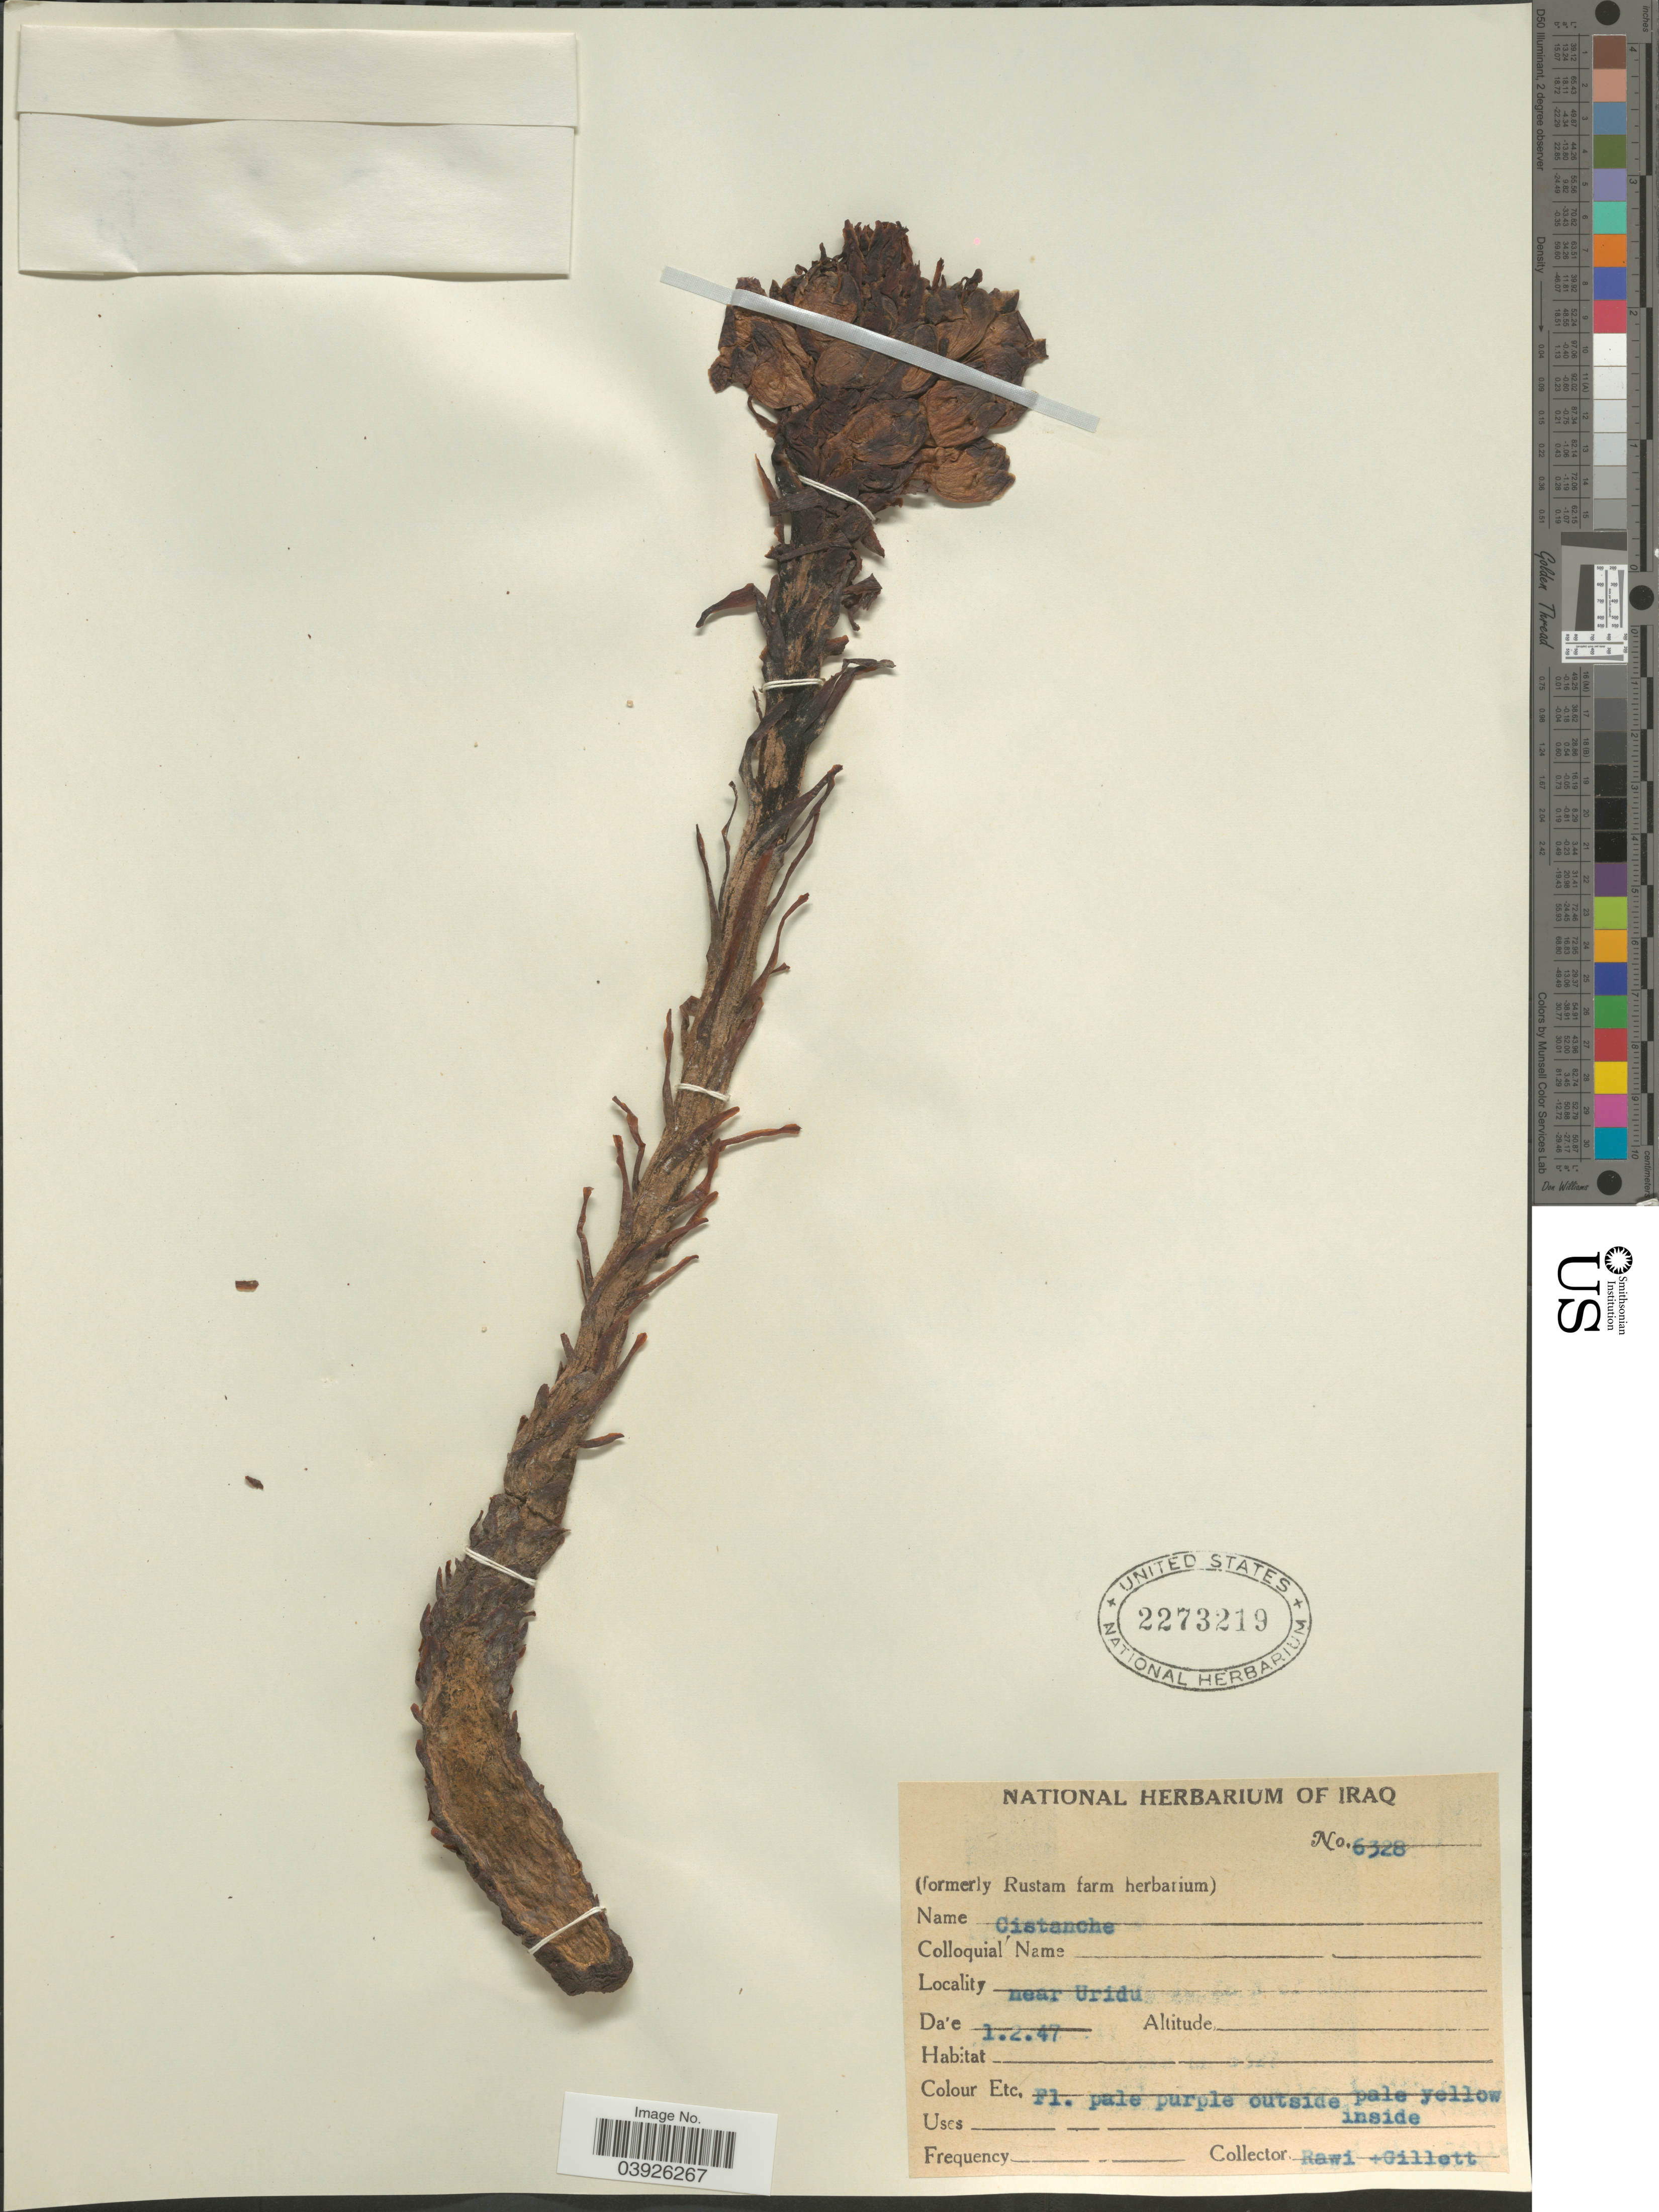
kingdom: Plantae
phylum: Tracheophyta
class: Magnoliopsida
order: Lamiales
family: Orobanchaceae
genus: Cistanche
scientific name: Cistanche sp.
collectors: -. Rawi & Gillett, --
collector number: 6328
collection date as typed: Transcribed d/m/y: 1/2/47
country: Iraq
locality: Near Uridu.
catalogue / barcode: US 2273219